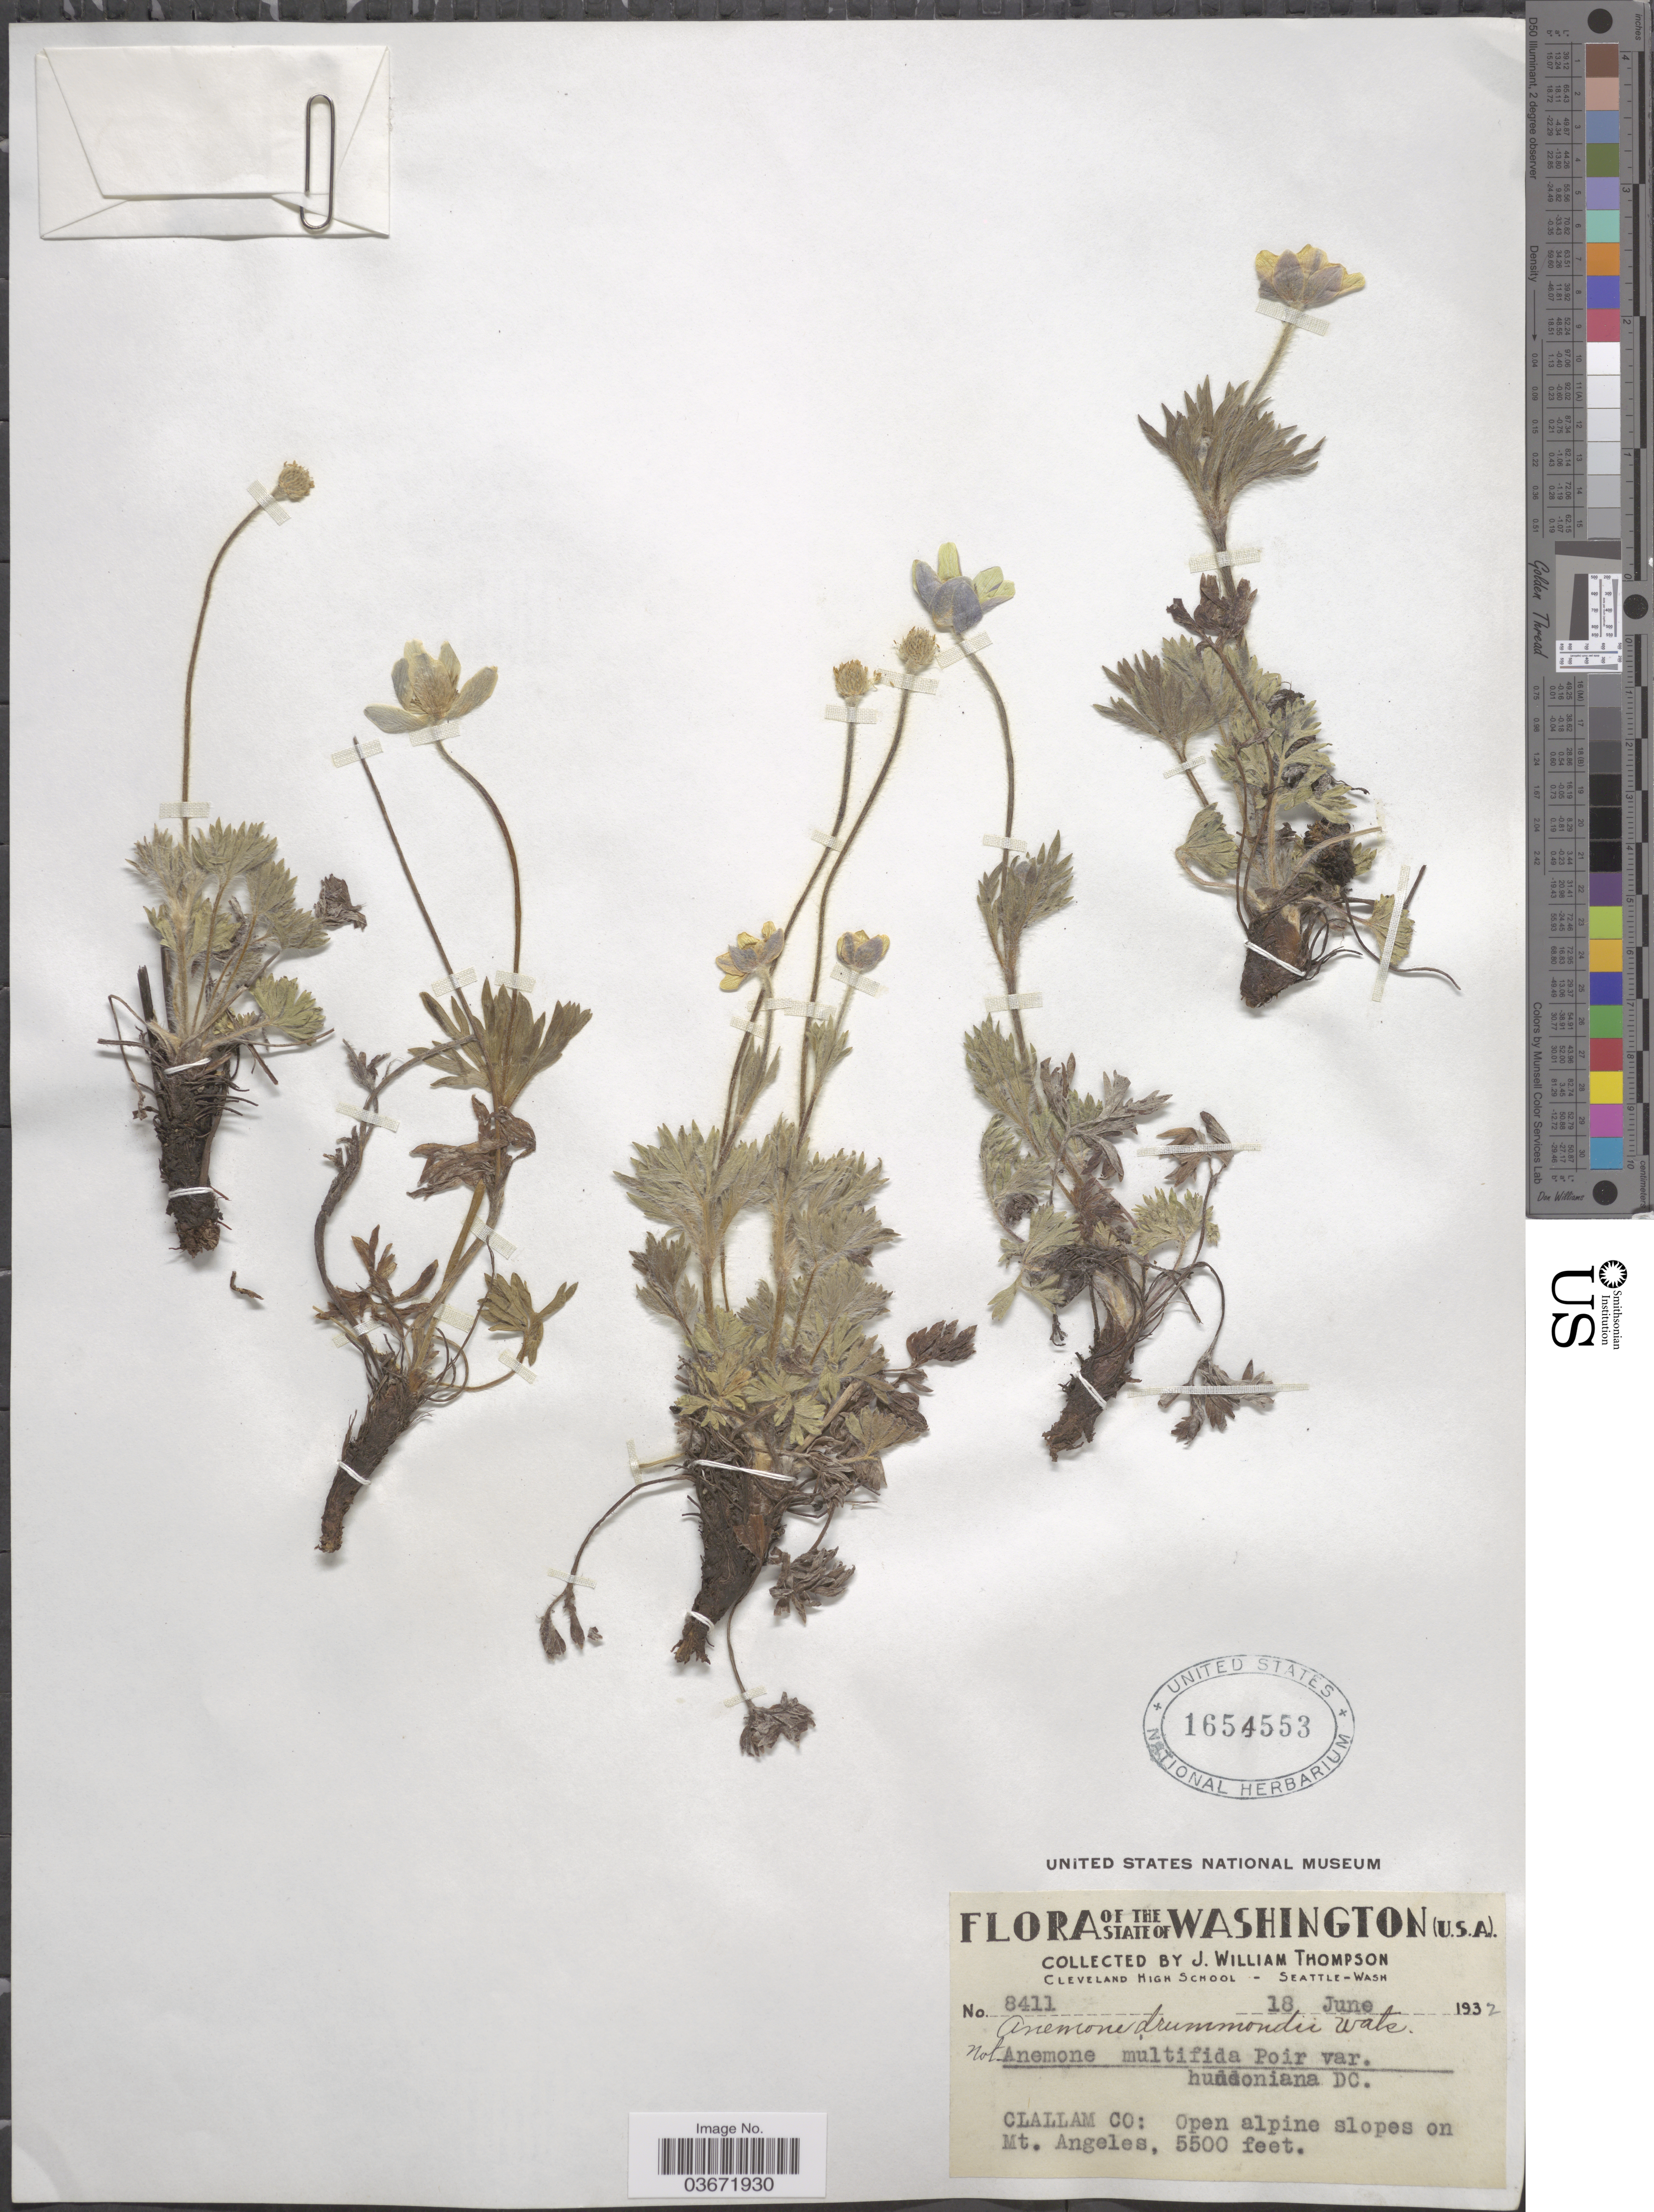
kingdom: Plantae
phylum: Tracheophyta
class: Magnoliopsida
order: Ranunculales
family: Ranunculaceae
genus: Anemone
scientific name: Anemone drummondii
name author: S. Watson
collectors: J. W. Thompson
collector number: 8411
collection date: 1932-06-18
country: United States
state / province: Washington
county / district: Clallam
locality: Clallam Co: Open alpine slopes on Mt. Angeles.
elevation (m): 1676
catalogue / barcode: US 1654553